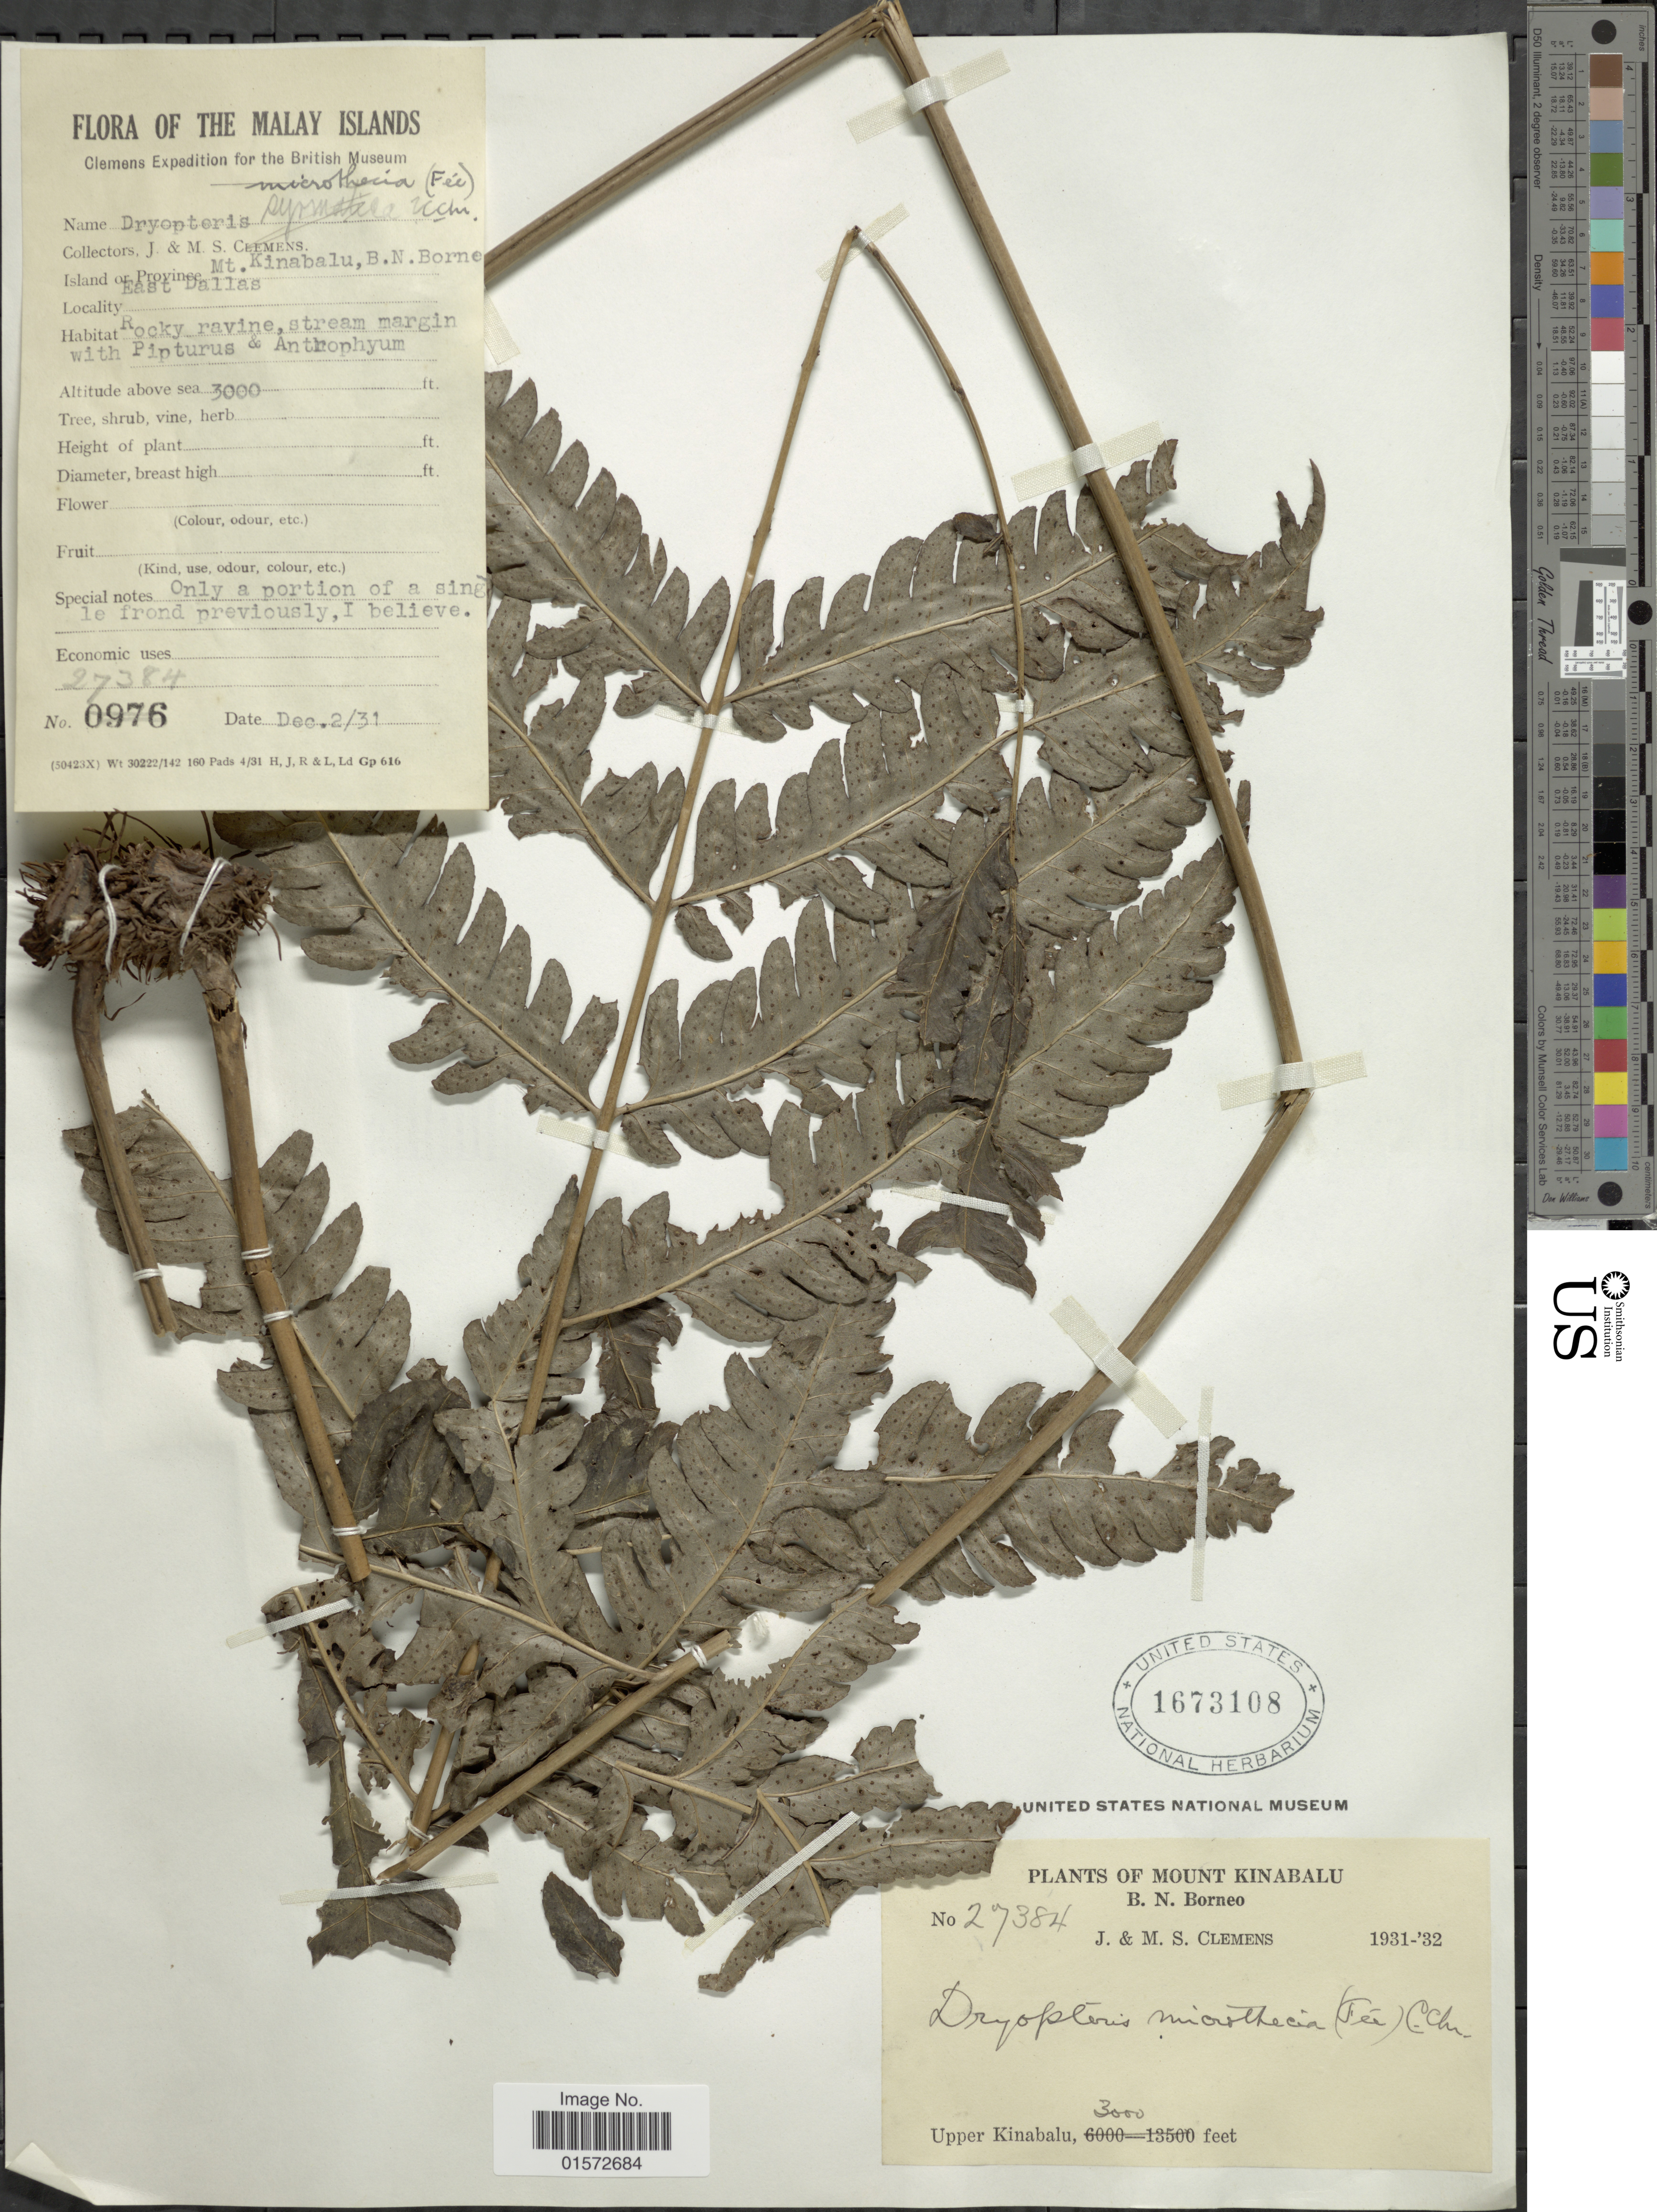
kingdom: Plantae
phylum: Tracheophyta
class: Polypodiopsida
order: Polypodiales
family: Tectariaceae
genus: Pteridrys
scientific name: Pteridrys microthecia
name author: (Fée) C. Chr. & Ching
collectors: J. Clemens & M. S. Clemens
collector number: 27384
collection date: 1931/1932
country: Malaysia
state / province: Sabah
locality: Mount Kinabalu, B. N. Borneo. Upper Kinabalu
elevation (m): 914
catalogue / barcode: US 1673108